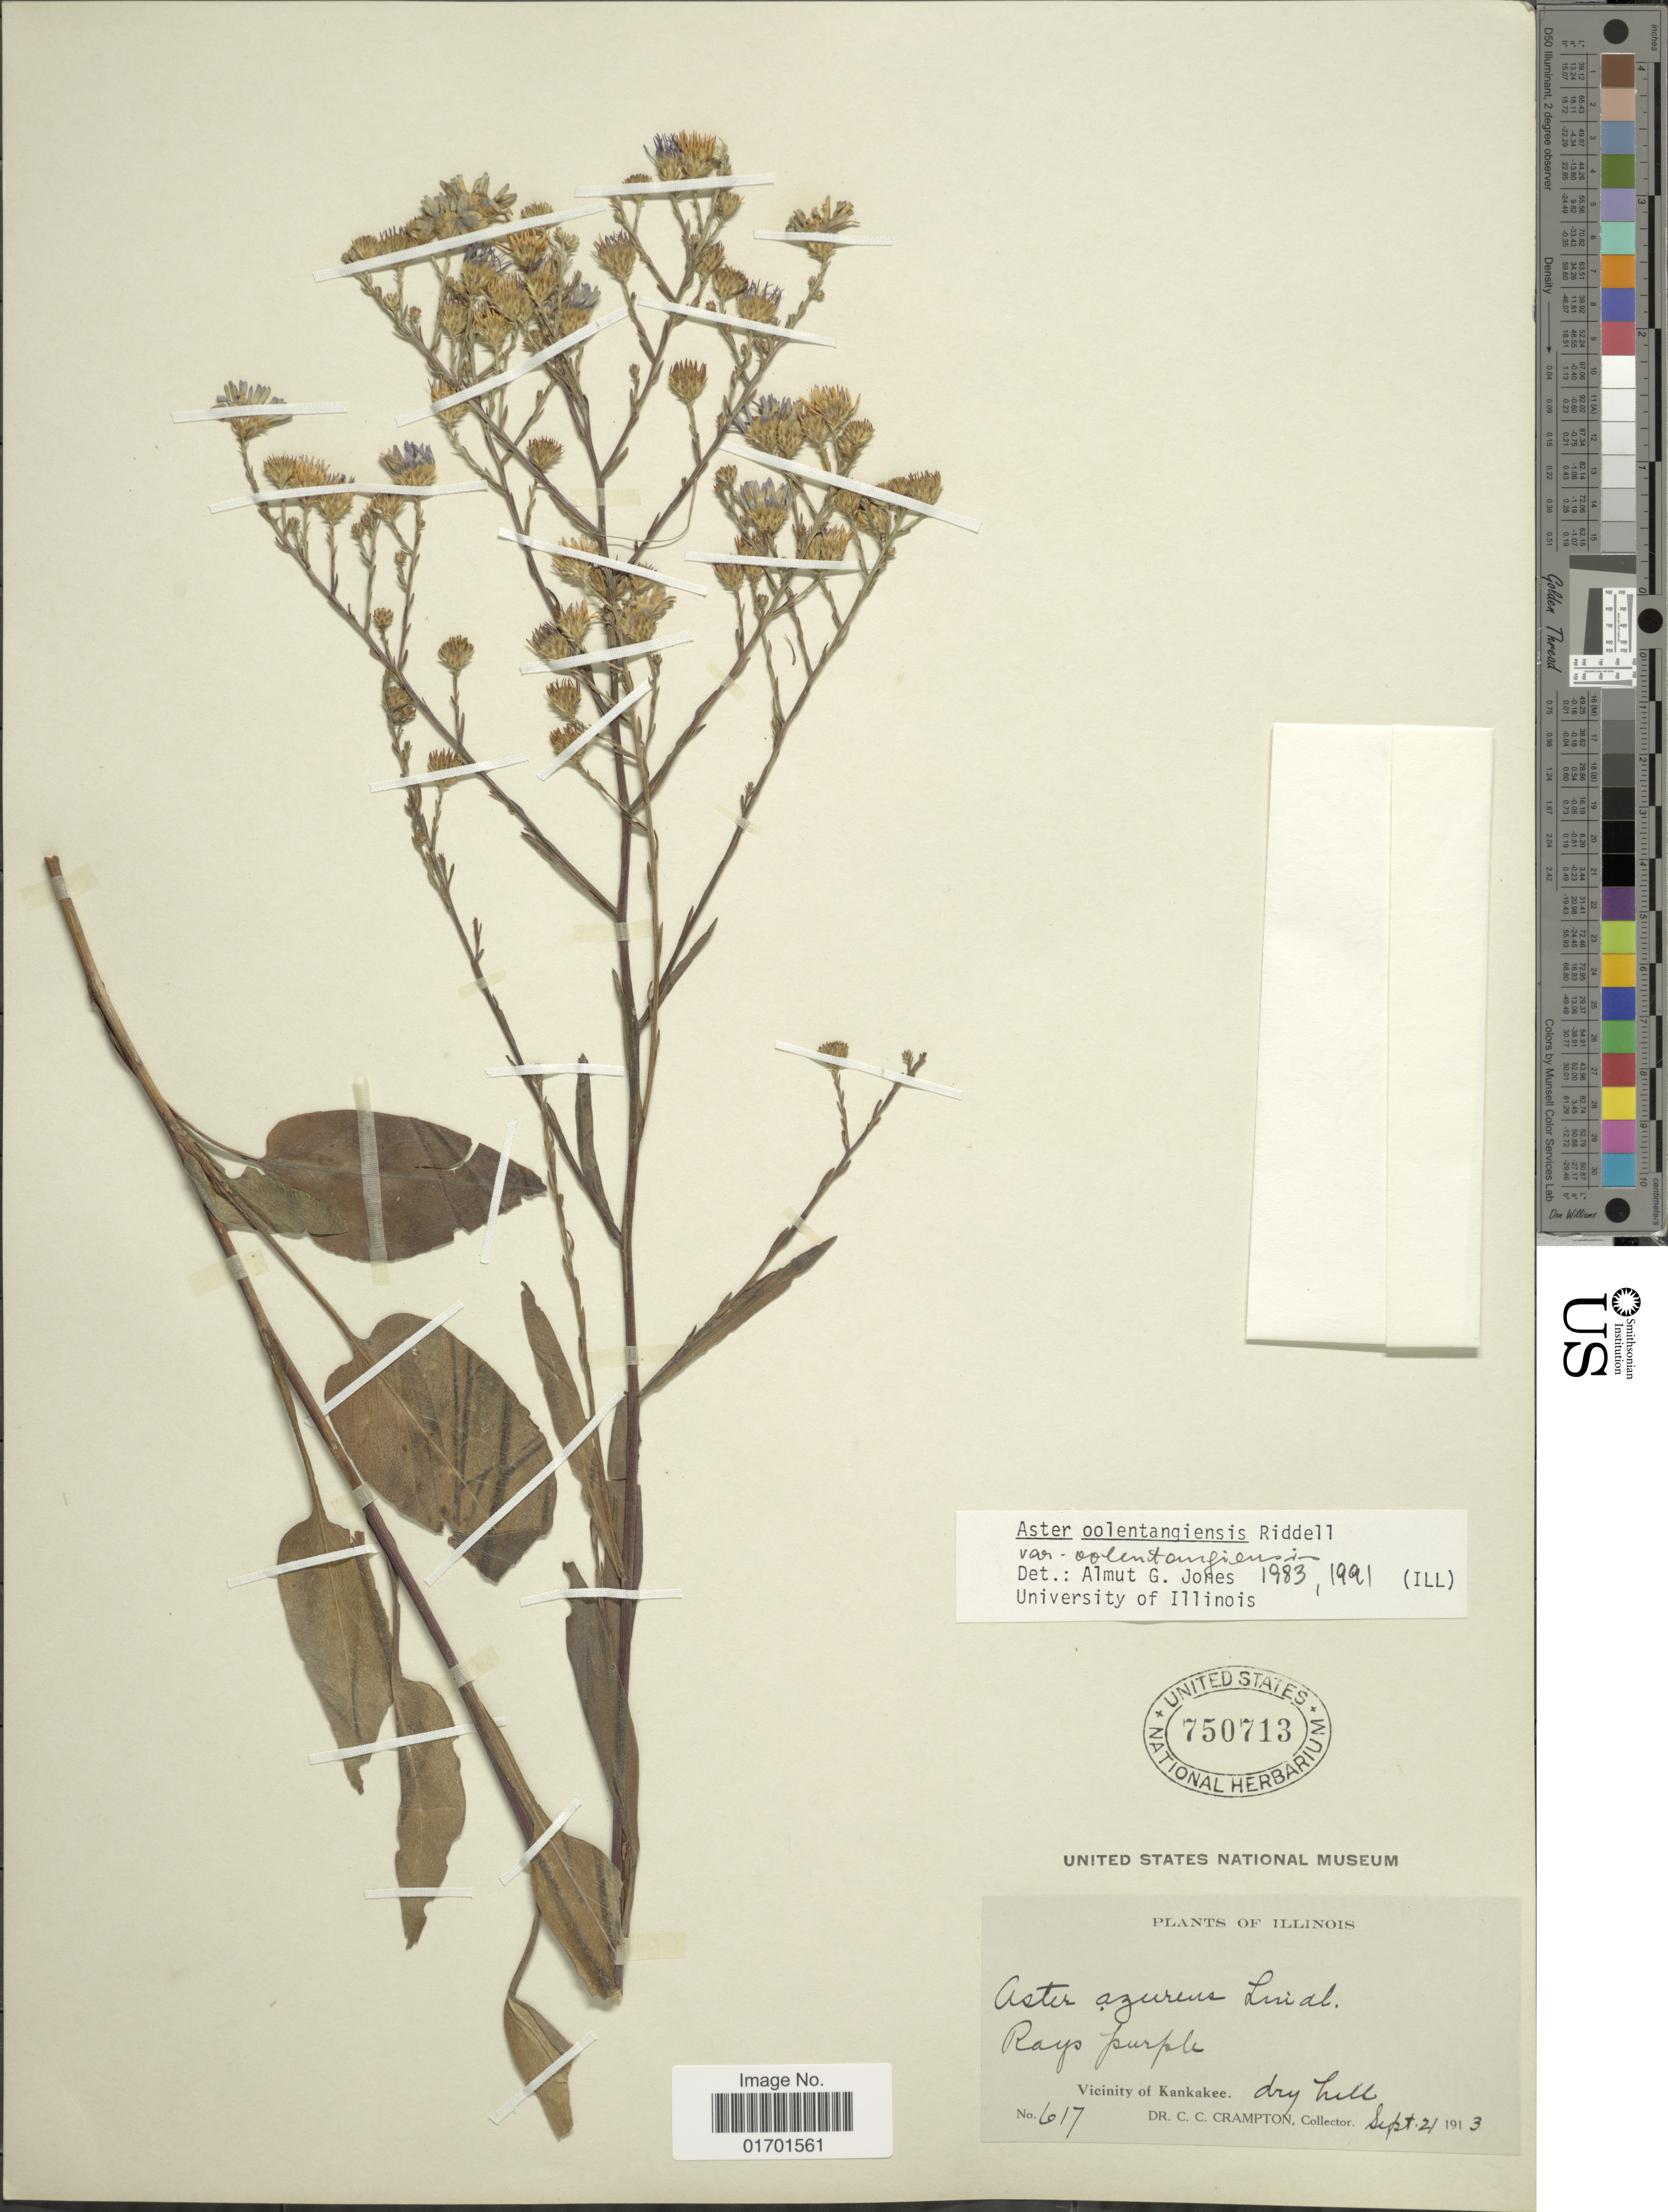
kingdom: Plantae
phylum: Tracheophyta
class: Magnoliopsida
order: Asterales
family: Asteraceae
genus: Symphyotrichum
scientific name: Symphyotrichum oolentangiense var. oolentangiense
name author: G.L. Nesom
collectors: C. Crampton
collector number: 617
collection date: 1913-09-21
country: United States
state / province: Illinois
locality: Vicinity of Kankakee.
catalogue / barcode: US 750713